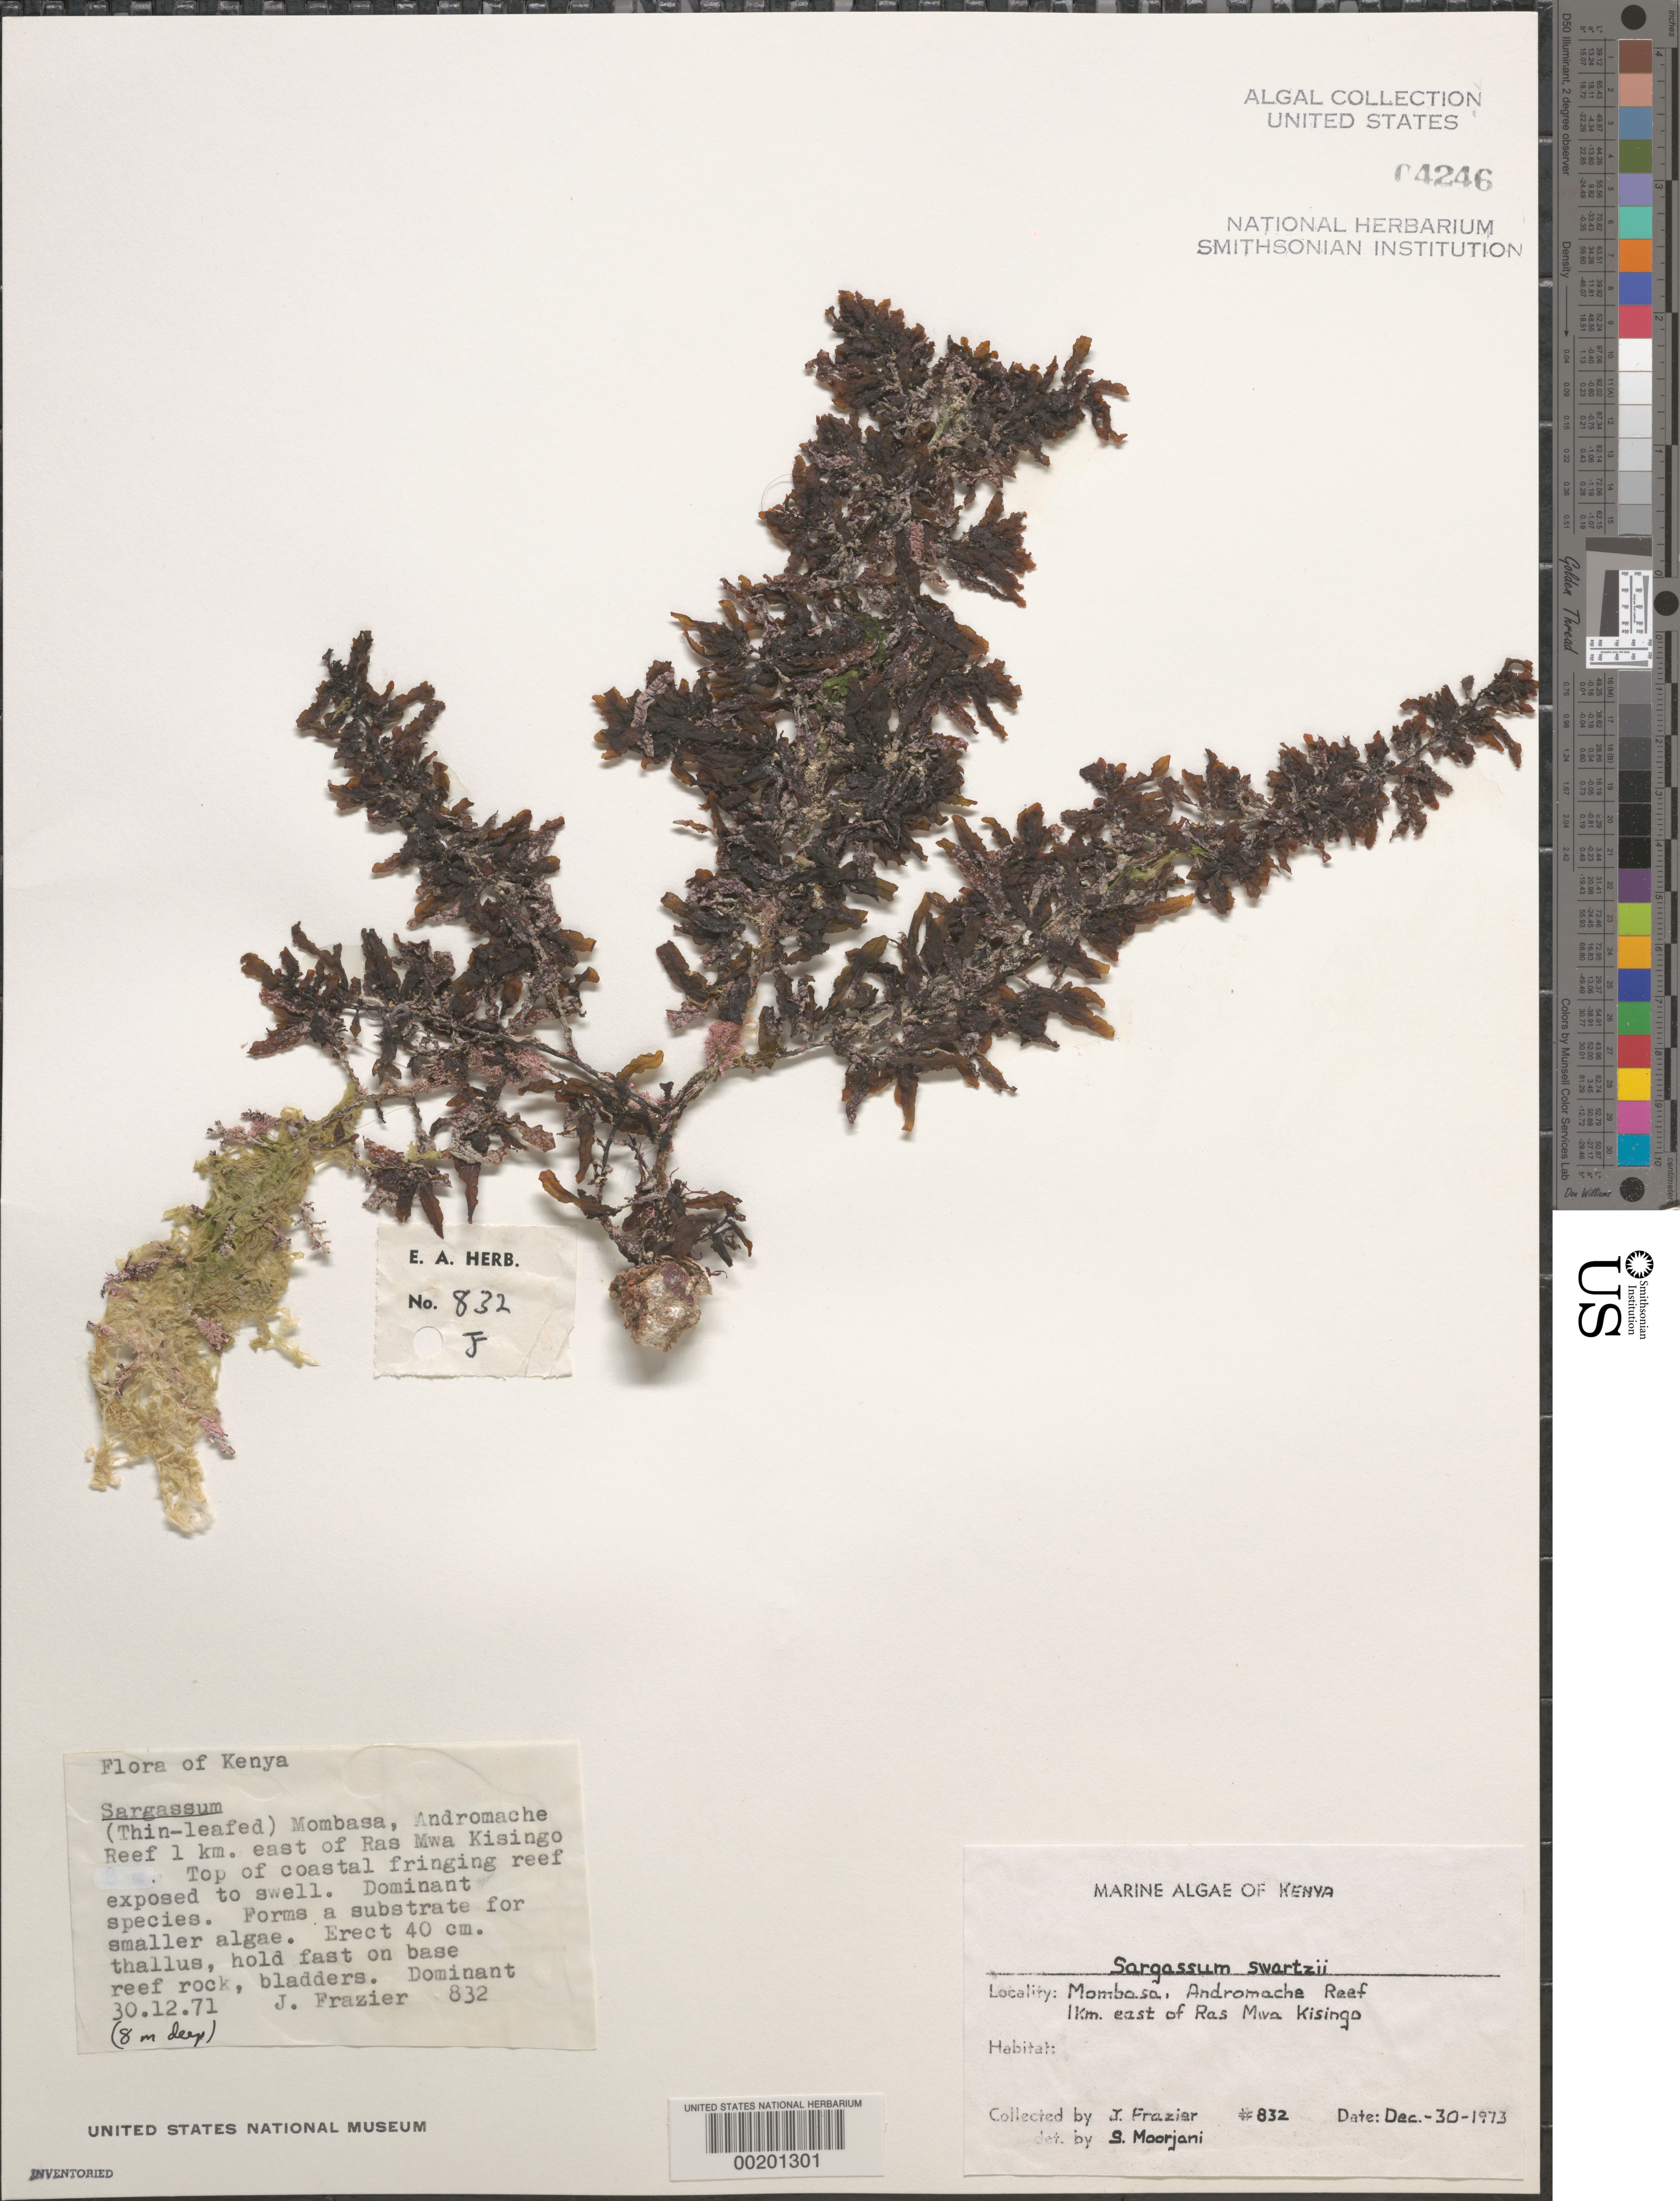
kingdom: Chromista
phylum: Ochrophyta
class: Phaeophyceae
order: Fucales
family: Sargassaceae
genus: Sargassum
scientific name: Sargassum swartzii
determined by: Moorjani, S.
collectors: J. Frazier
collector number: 832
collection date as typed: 30 Dec 1973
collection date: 1973-12-30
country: Kenya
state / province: Mombasa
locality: Andromache Reef, 1 km east of Ras Mwa Kisingo, Mombasa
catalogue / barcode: US 4246